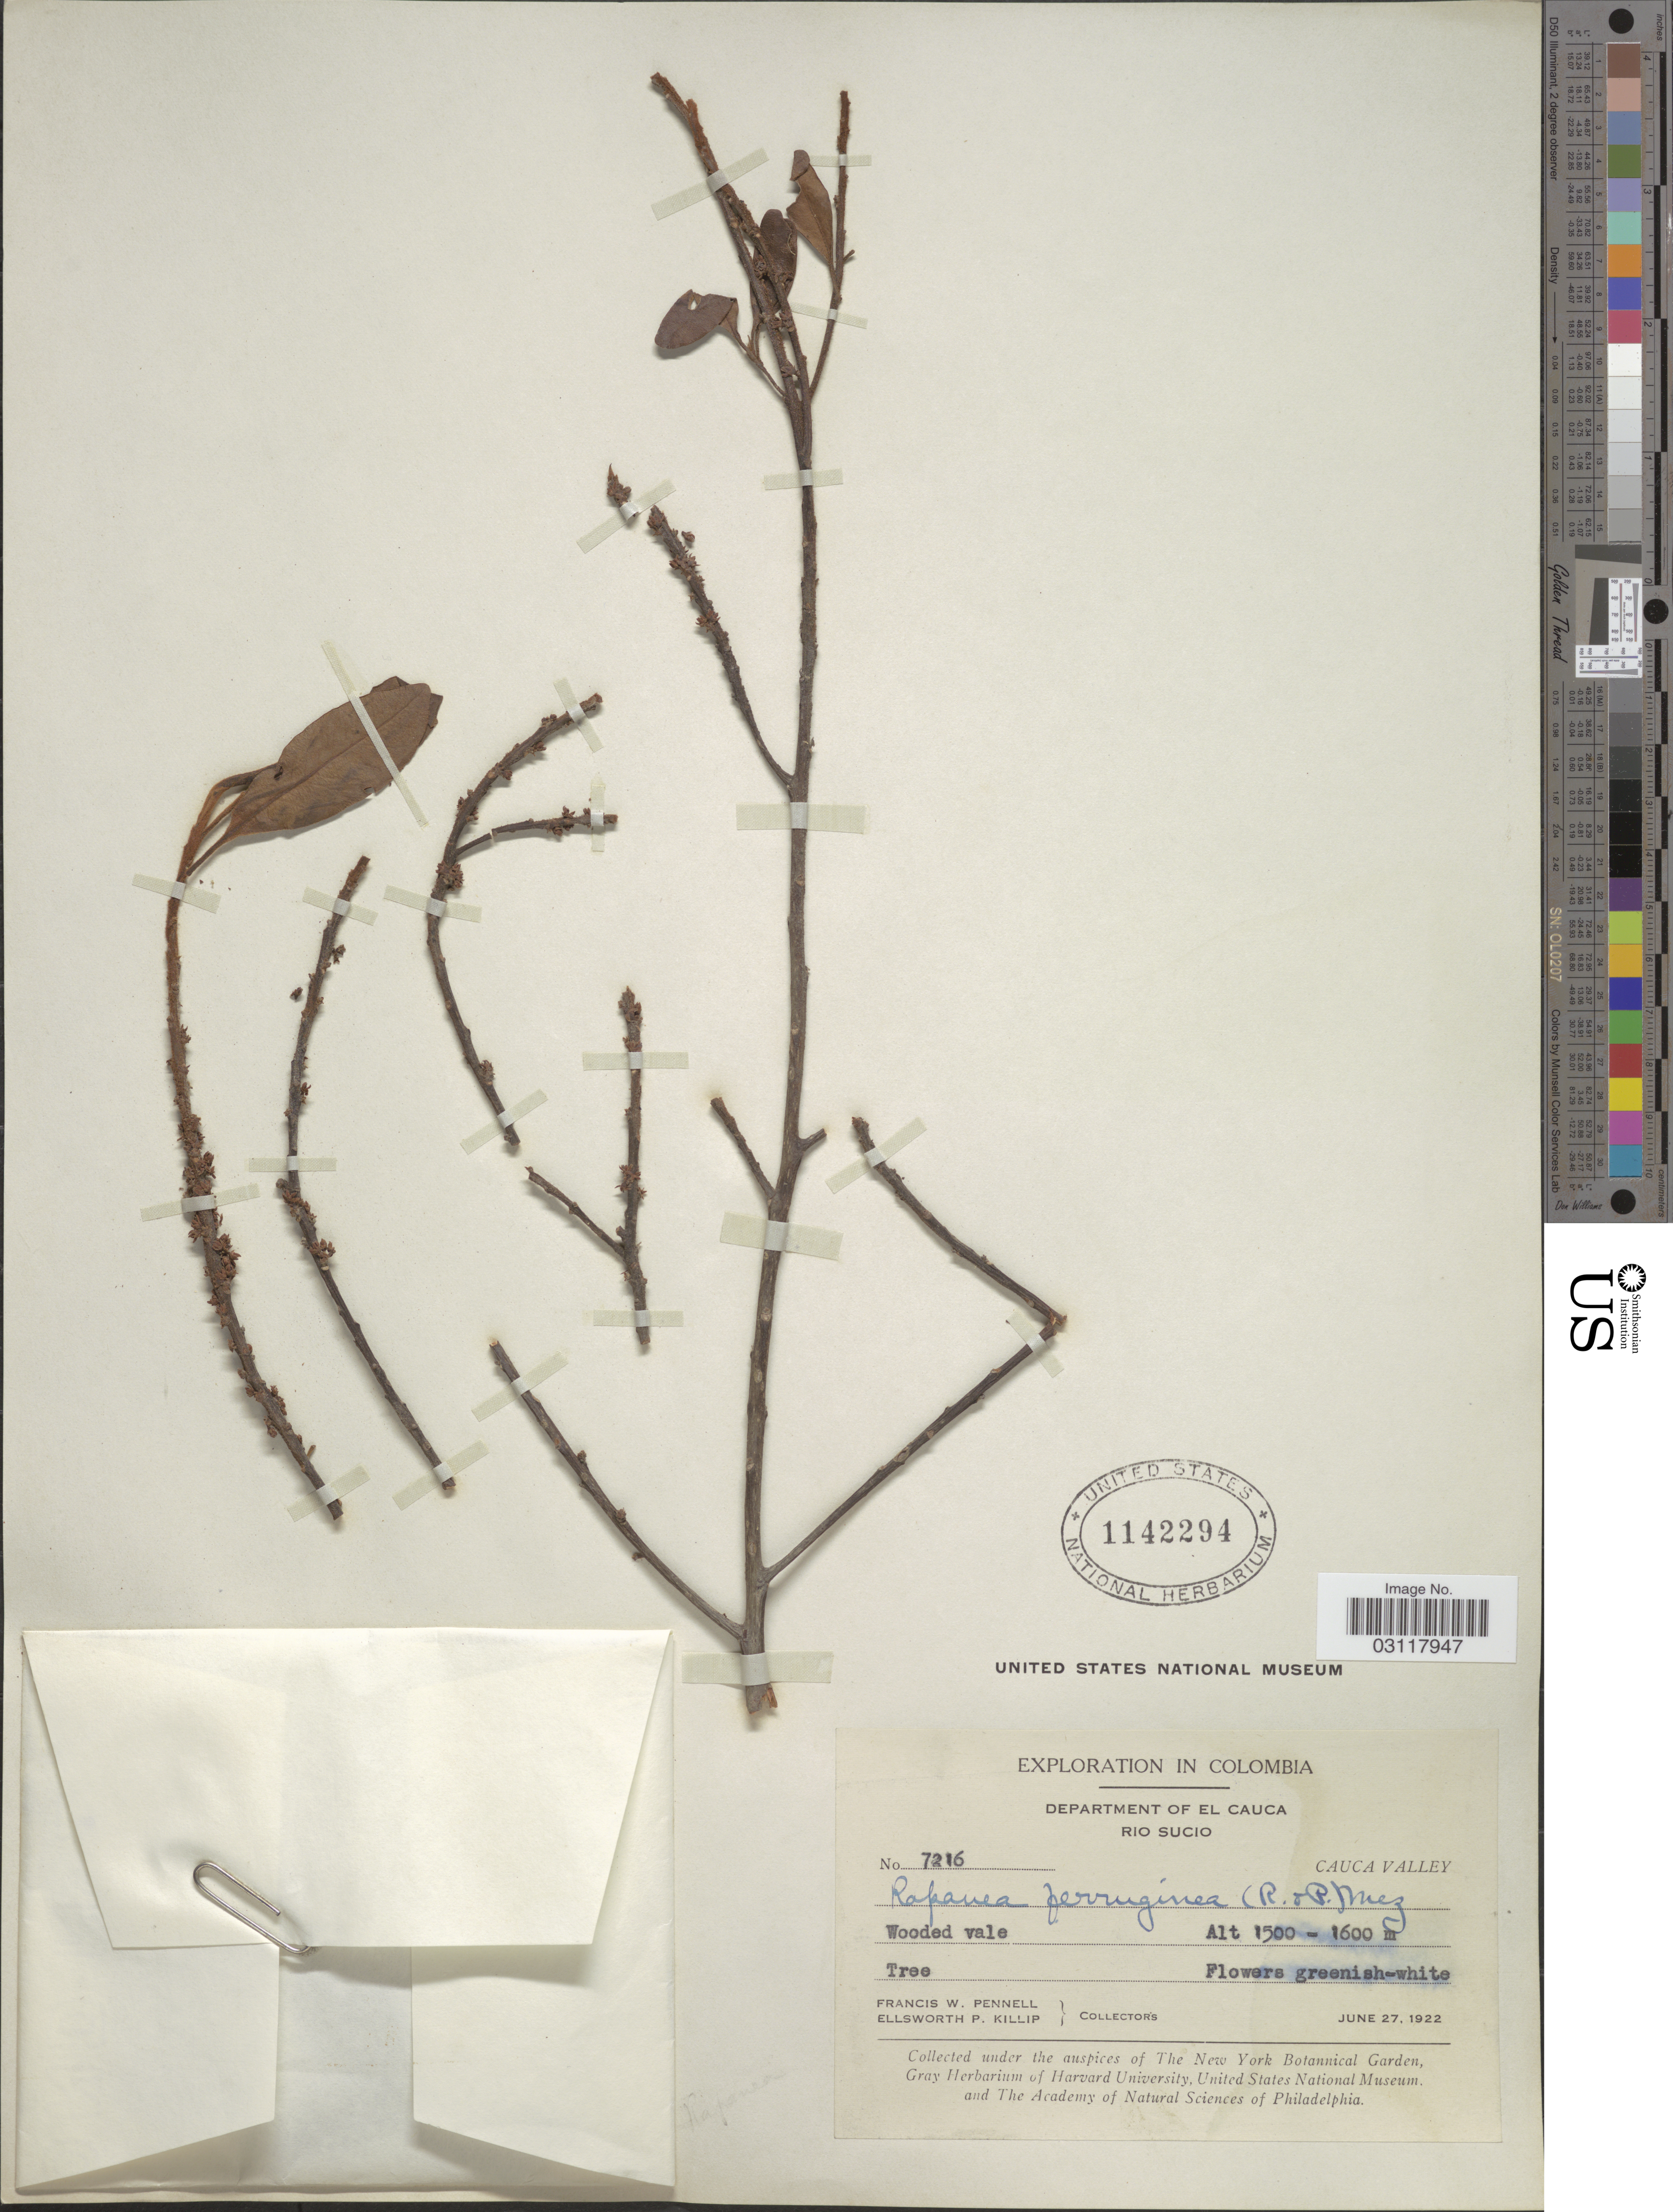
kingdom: Plantae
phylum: Tracheophyta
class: Magnoliopsida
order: Ericales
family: Primulaceae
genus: Rapanea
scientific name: Rapanea ferruginea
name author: (Ruiz & Pav.) Mez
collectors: F. W. Pennell & E. P. Killip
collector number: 7216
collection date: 1922-06-27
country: Colombia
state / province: Cauca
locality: Department of El Cauca, Rio Sucio, Cauca Valley.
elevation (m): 1500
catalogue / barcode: US 1142294